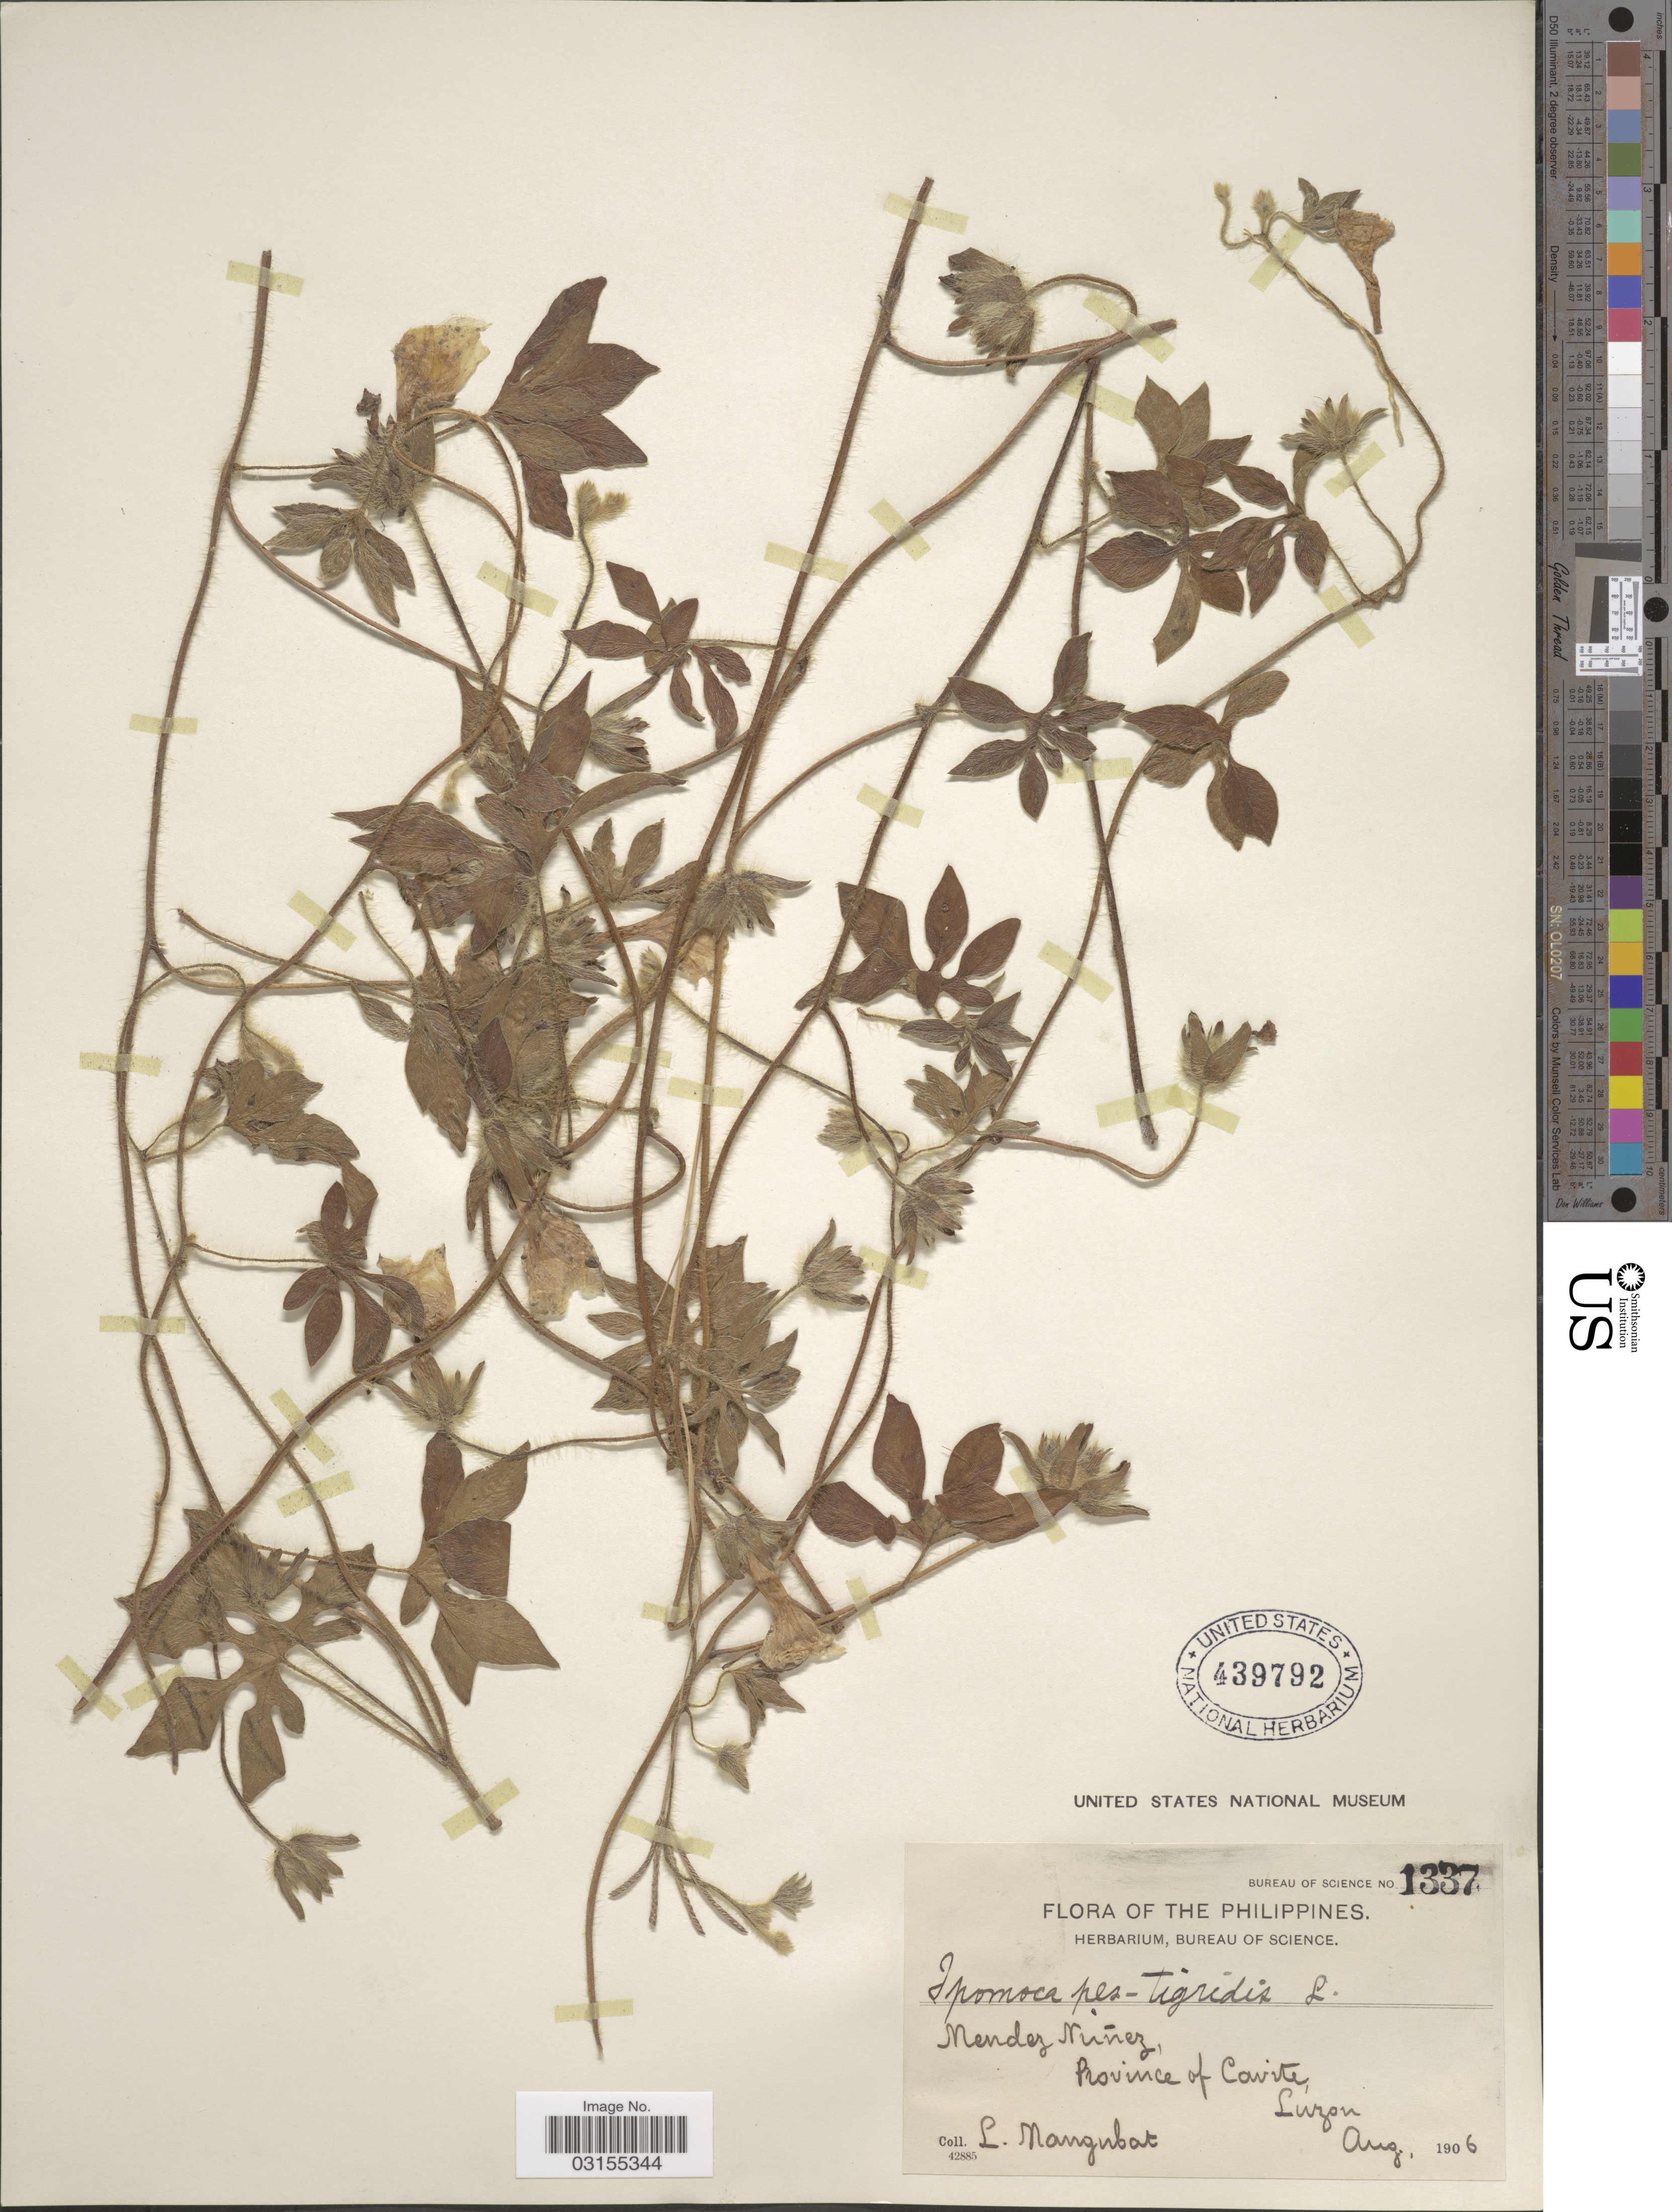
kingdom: Plantae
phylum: Tracheophyta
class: Magnoliopsida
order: Solanales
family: Convolvulaceae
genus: Ipomoea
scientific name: Ipomoea pes-tigridis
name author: L.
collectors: L. Mangubat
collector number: Bureau of Science 1337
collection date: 1906-08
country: Philippines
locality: Mendez Nuñez, Province of Covite, Luzon.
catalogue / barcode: US 439792